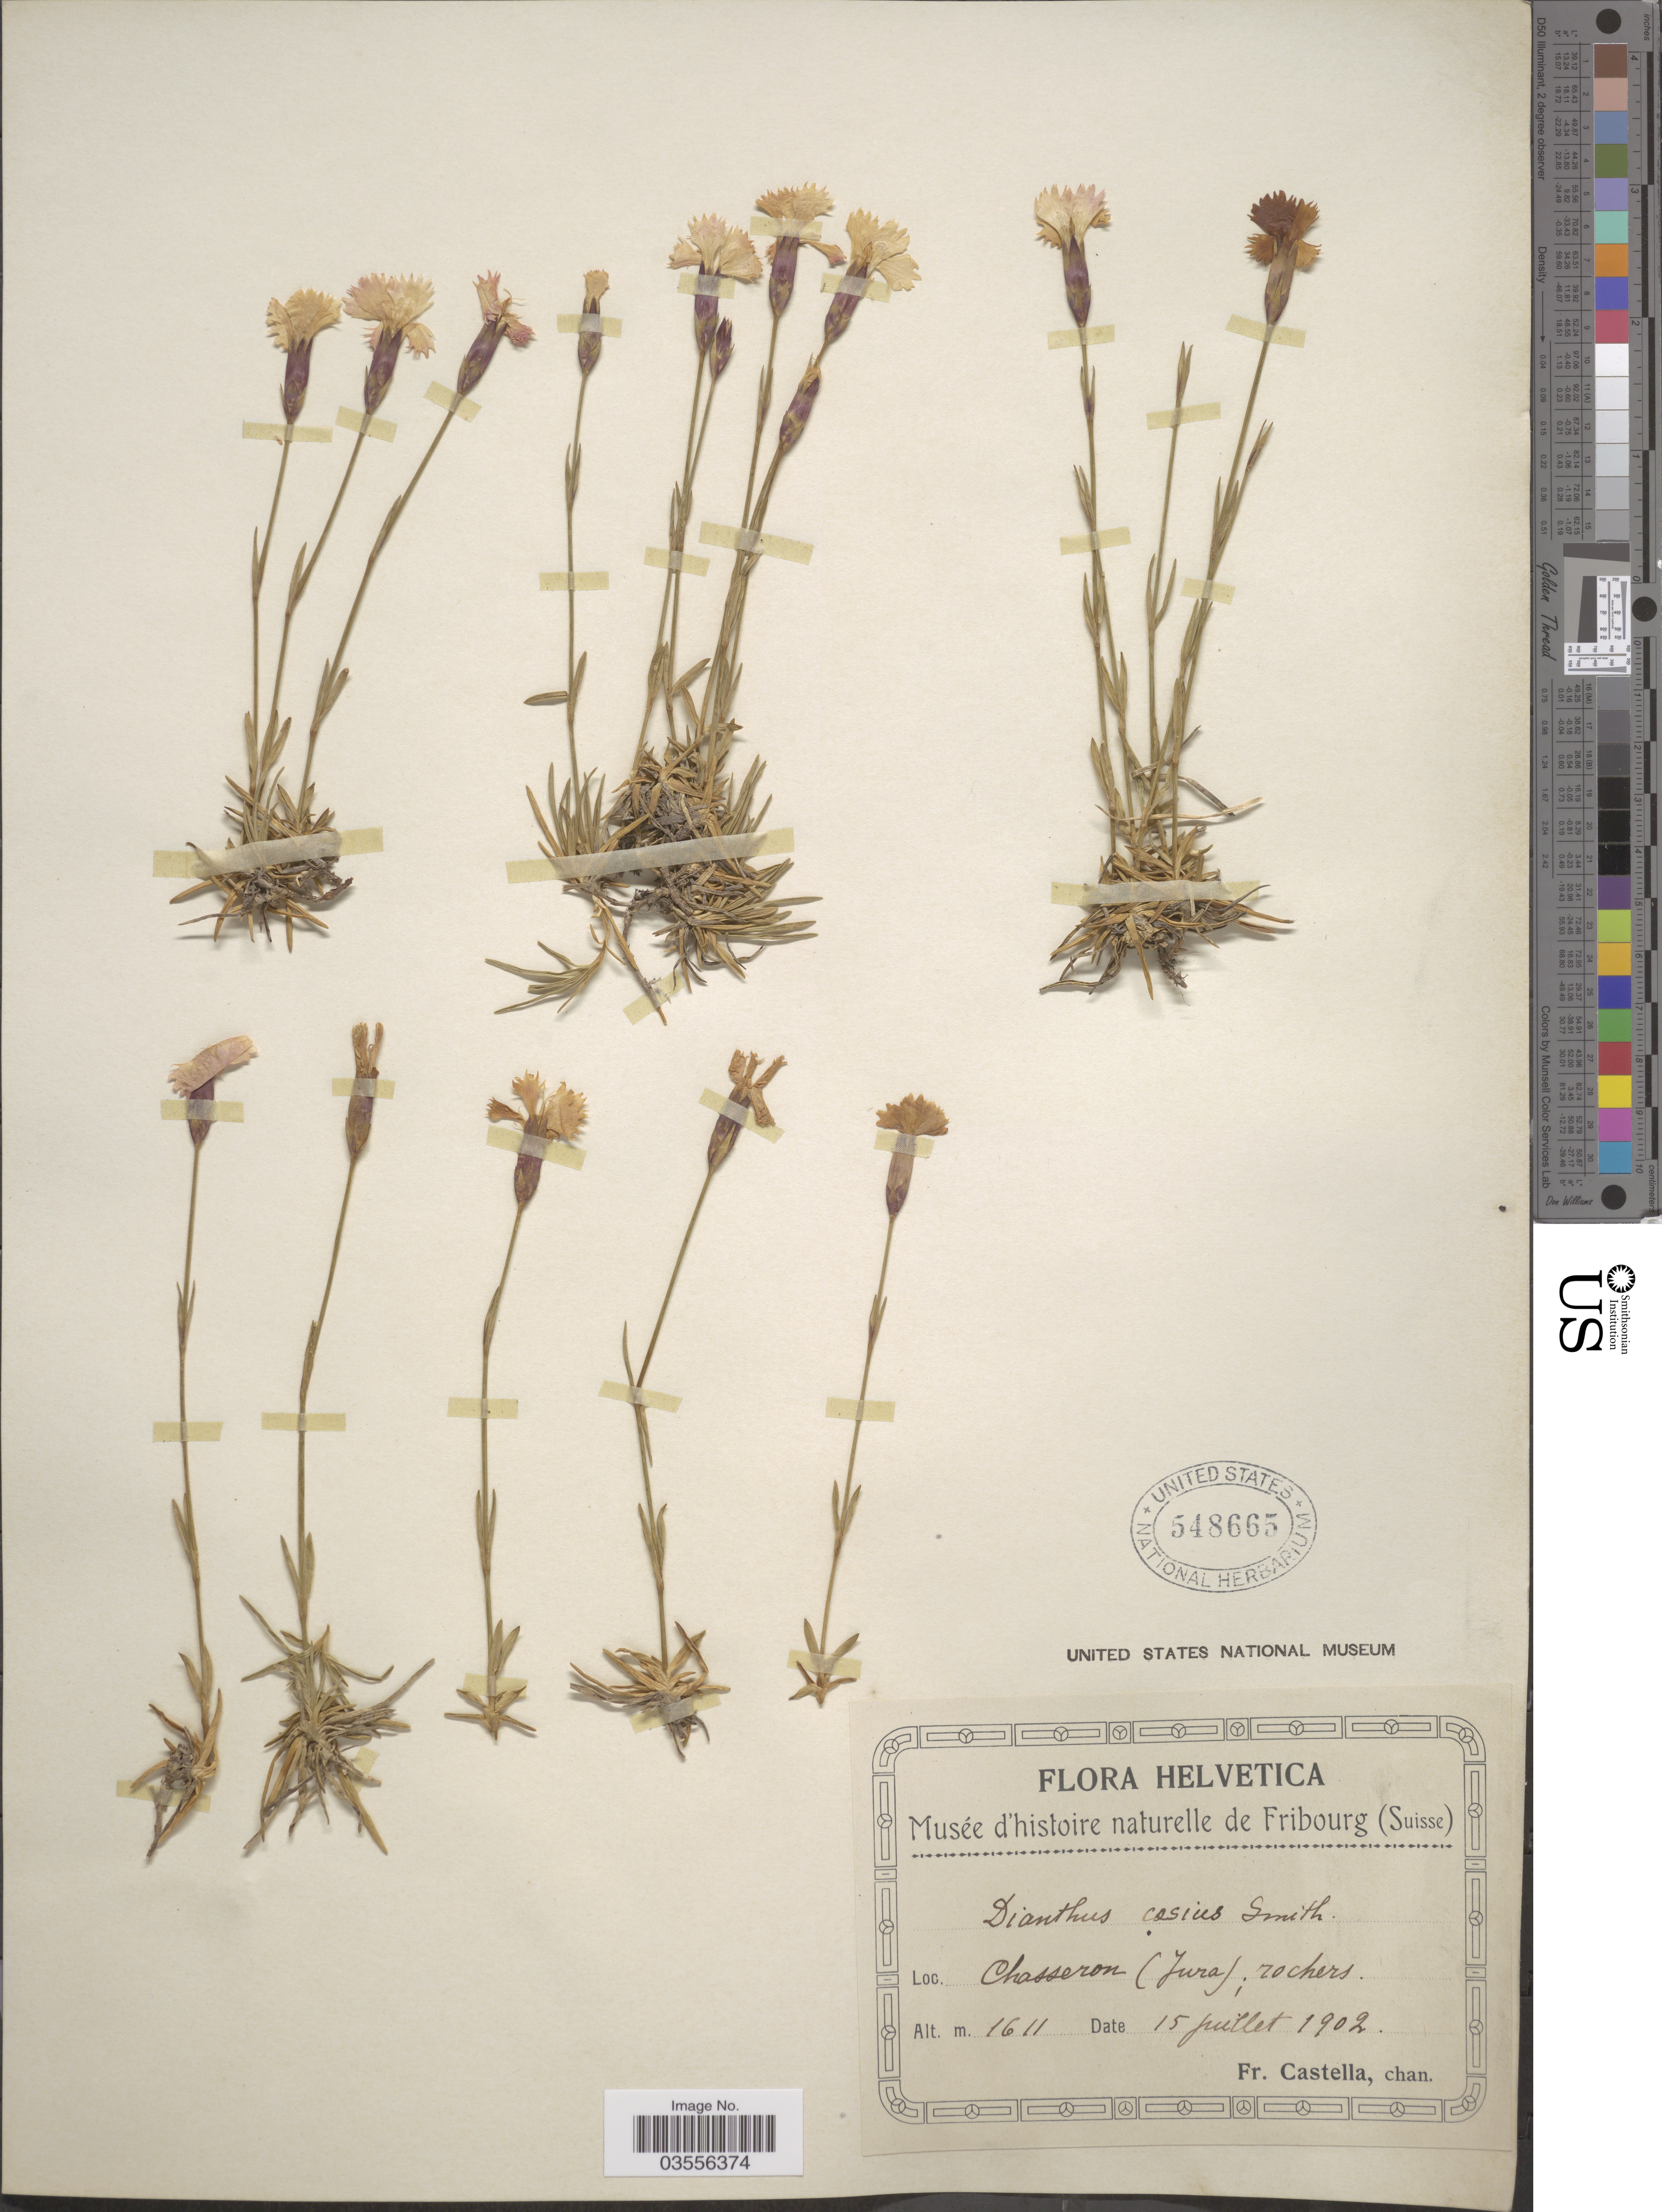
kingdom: Plantae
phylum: Tracheophyta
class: Magnoliopsida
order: Caryophyllales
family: Caryophyllaceae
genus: Dianthus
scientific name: Dianthus caesius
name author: Sm.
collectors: Fr. Castella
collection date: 1902-07-15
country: Switzerland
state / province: Jura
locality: Helvetica. Chasseron.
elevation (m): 1611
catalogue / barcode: US 548665